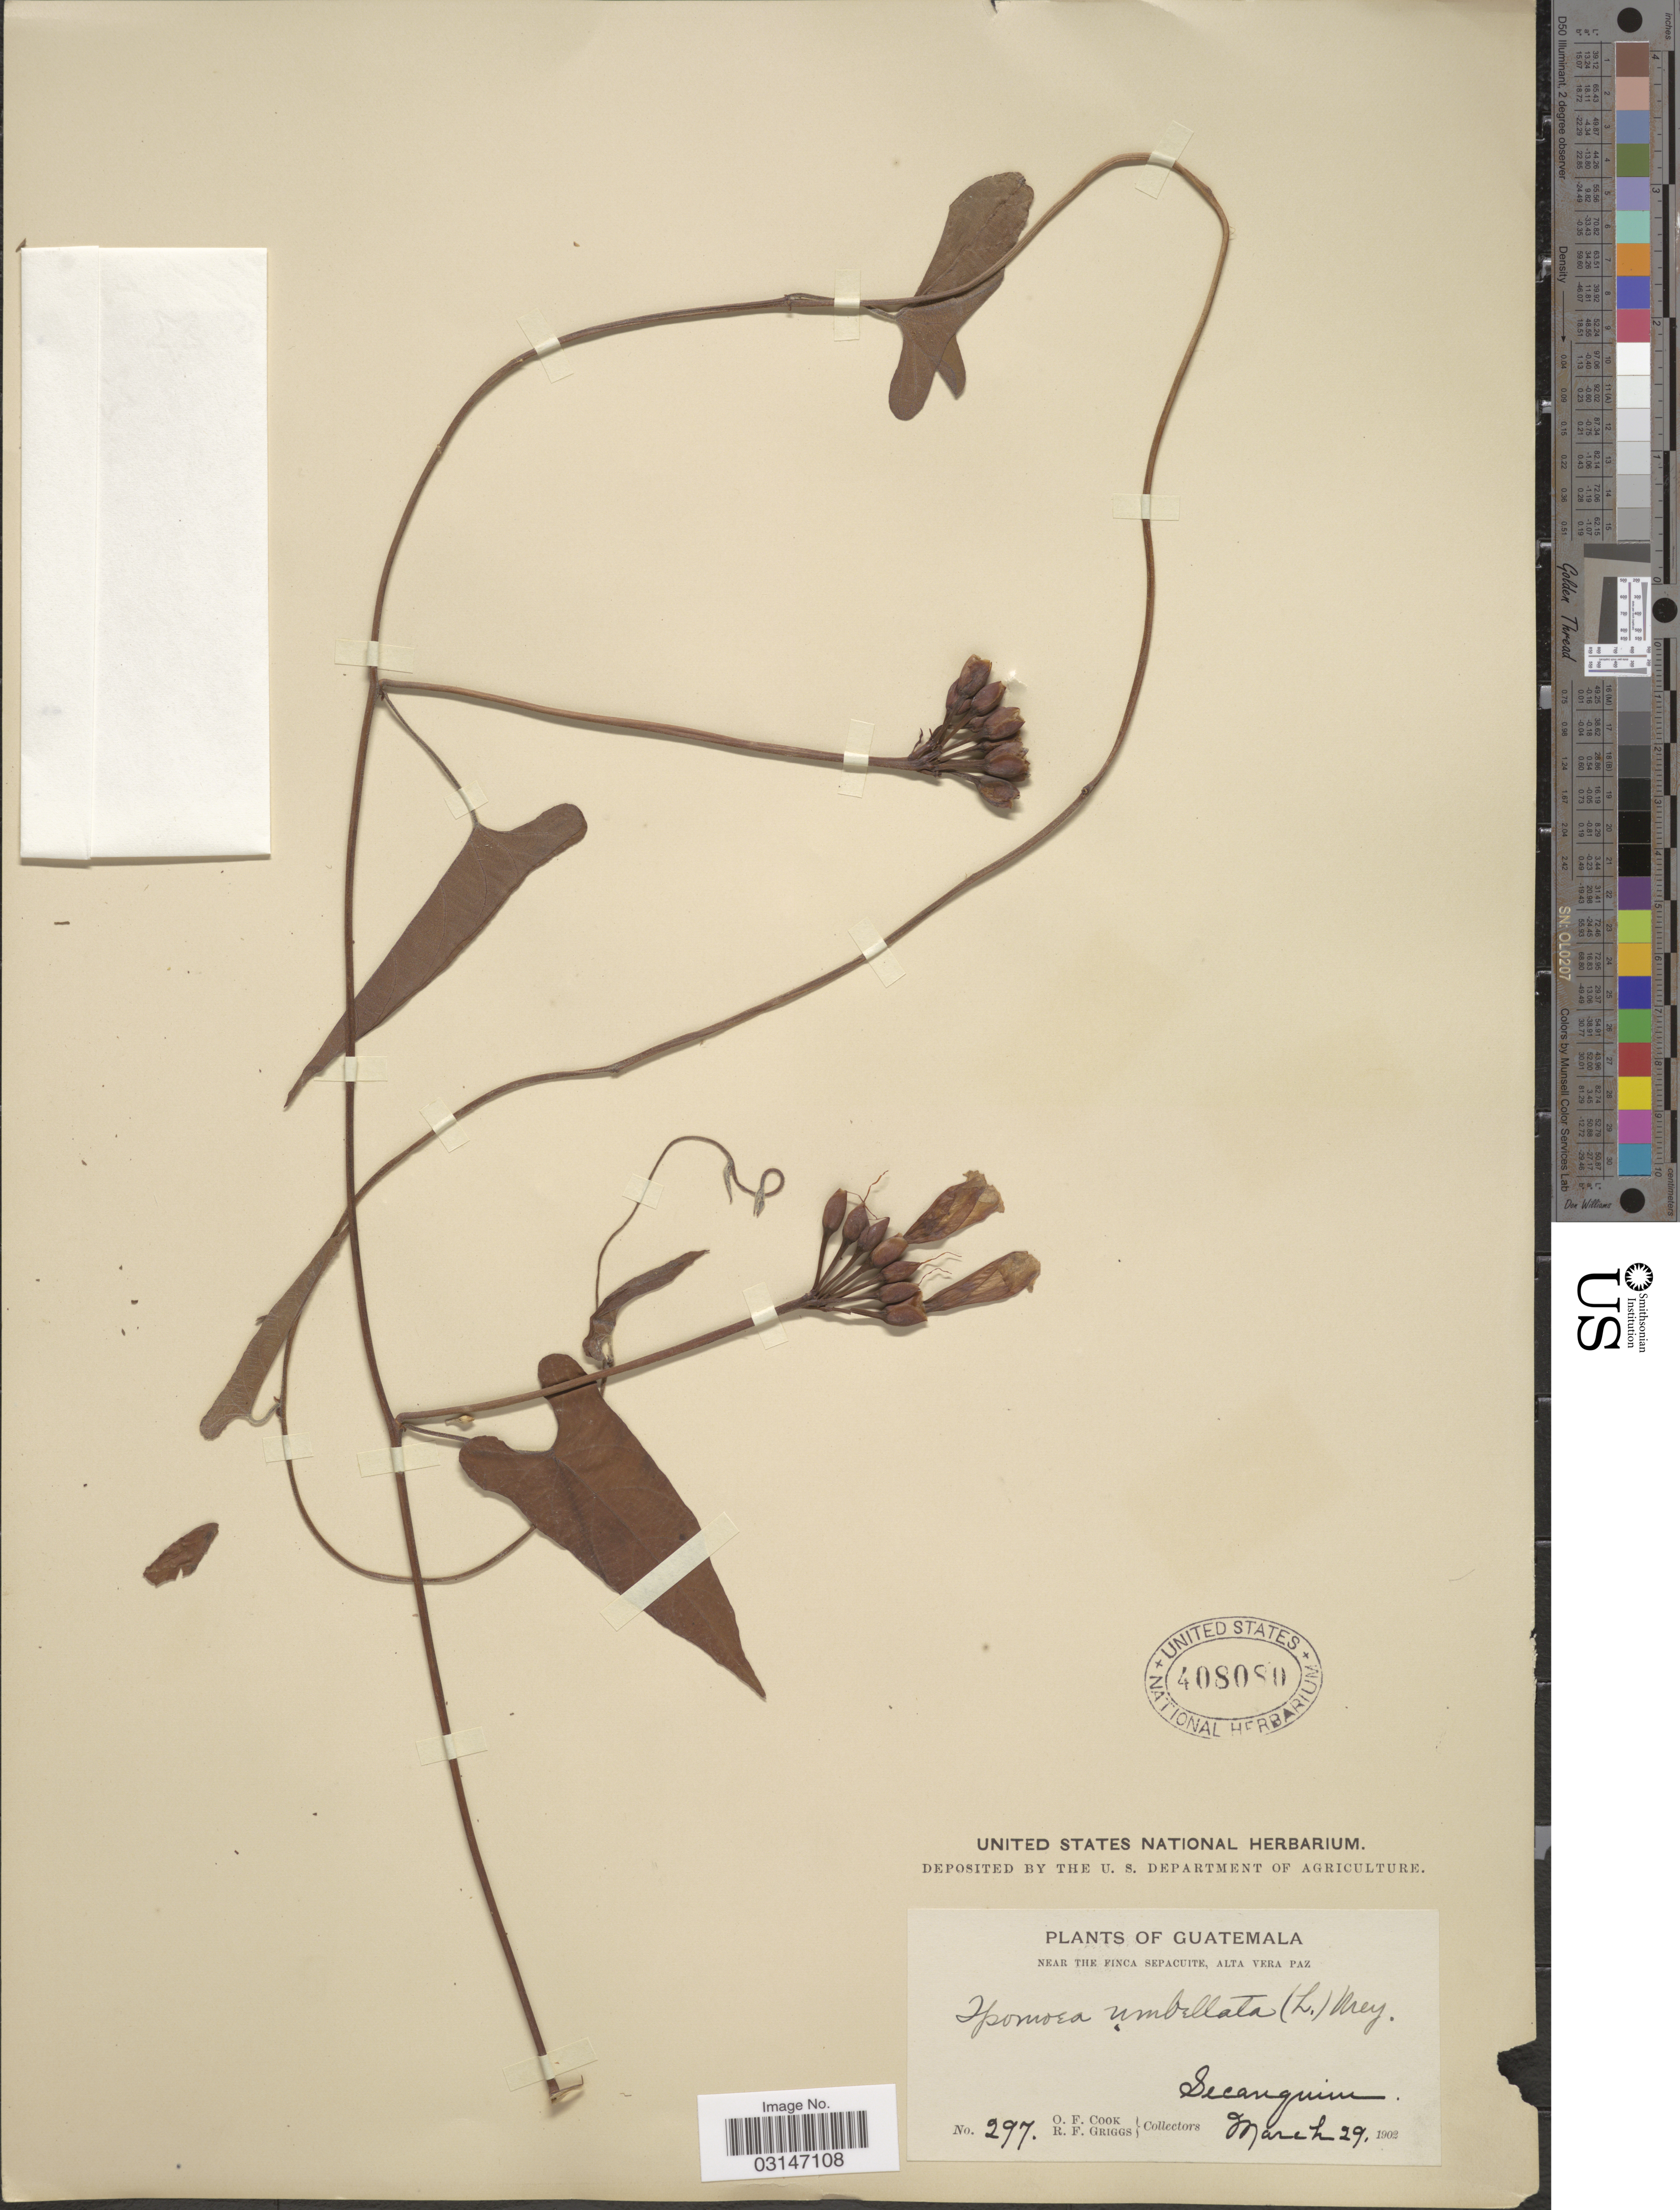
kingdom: Plantae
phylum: Tracheophyta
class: Magnoliopsida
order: Solanales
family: Convolvulaceae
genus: Camonea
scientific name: Camonea umbellata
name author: (L.) A. R. Simões & Staples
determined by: Strong, Mark T., (BOT), Smithsonian Institution - National Museum of Natural History (UNITED STATES)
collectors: O. F. Cook & R. F. Griggs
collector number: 297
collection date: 1902-03-29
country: Guatemala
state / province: Alta Verapaz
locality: Near The Finca Sepacuite, Alta Vera Paz, Secanquim.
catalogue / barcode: US 408080